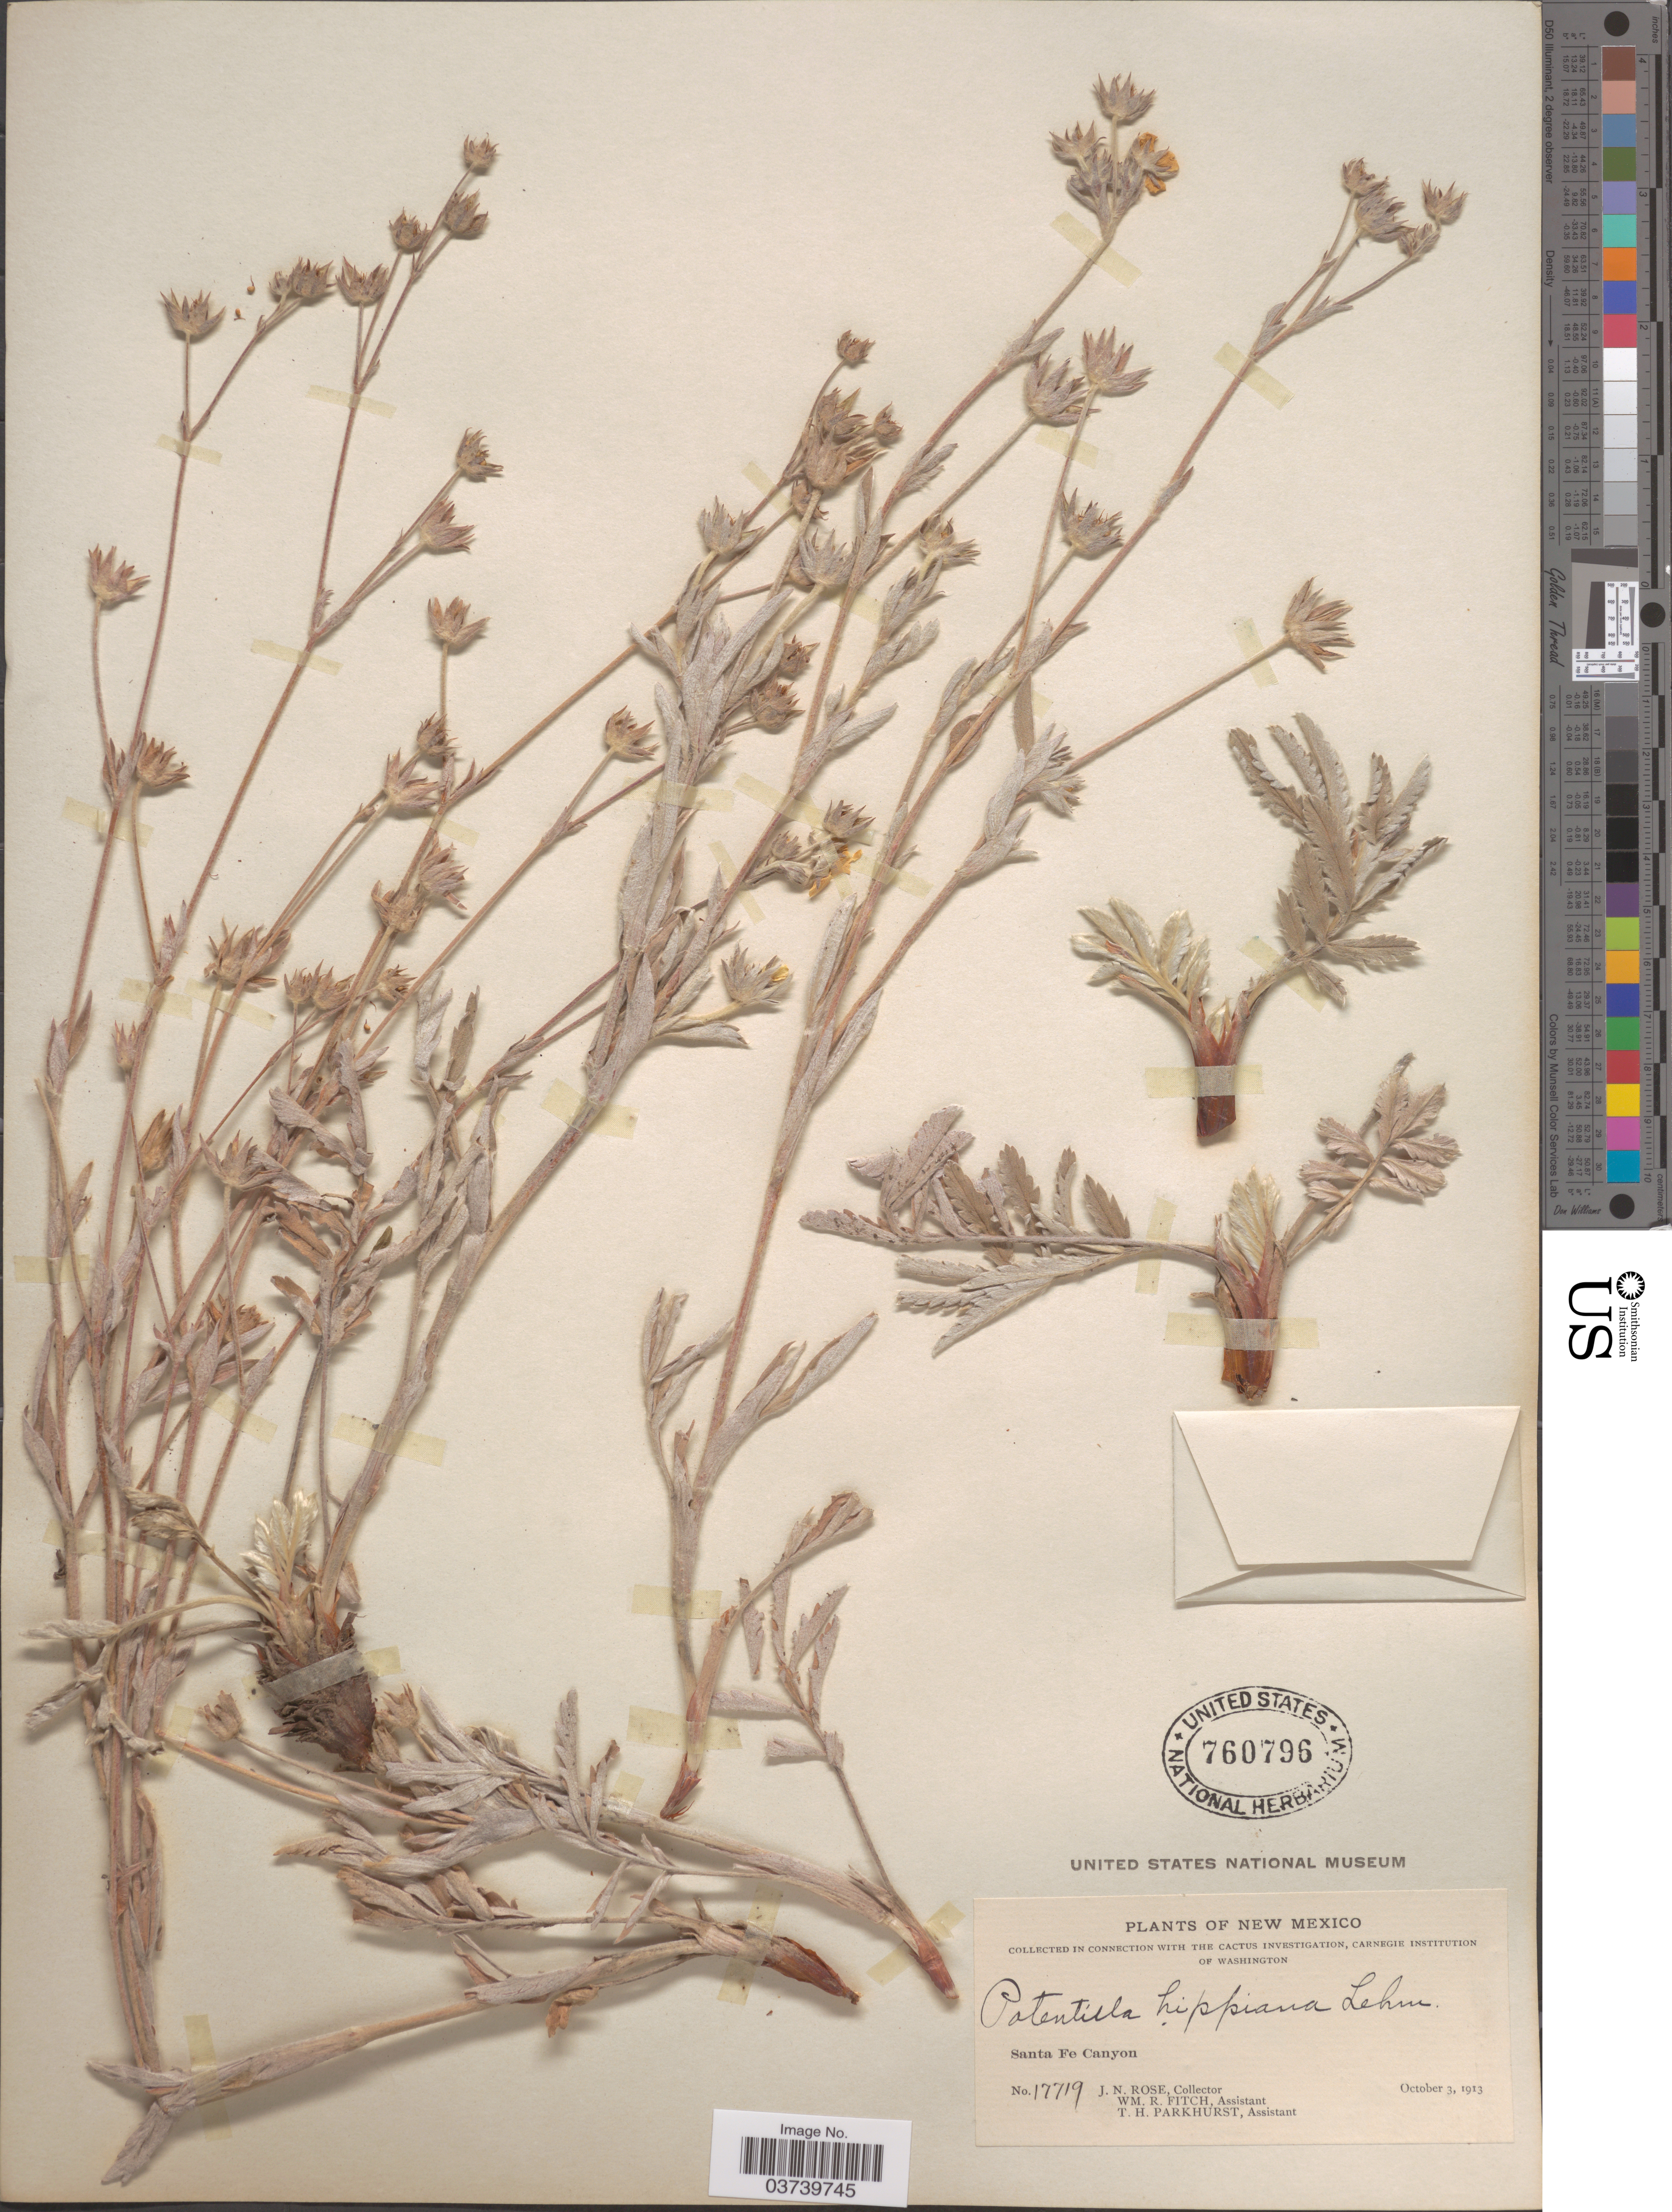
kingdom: Plantae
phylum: Tracheophyta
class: Magnoliopsida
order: Rosales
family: Rosaceae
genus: Potentilla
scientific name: Potentilla hippiana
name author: Lehm.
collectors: J. N. Rose, W. R. Fitch & T. Parkhurst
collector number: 17719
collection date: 1913-10-03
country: United States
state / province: New Mexico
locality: Santa Fe Canyon.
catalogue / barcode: US 760796